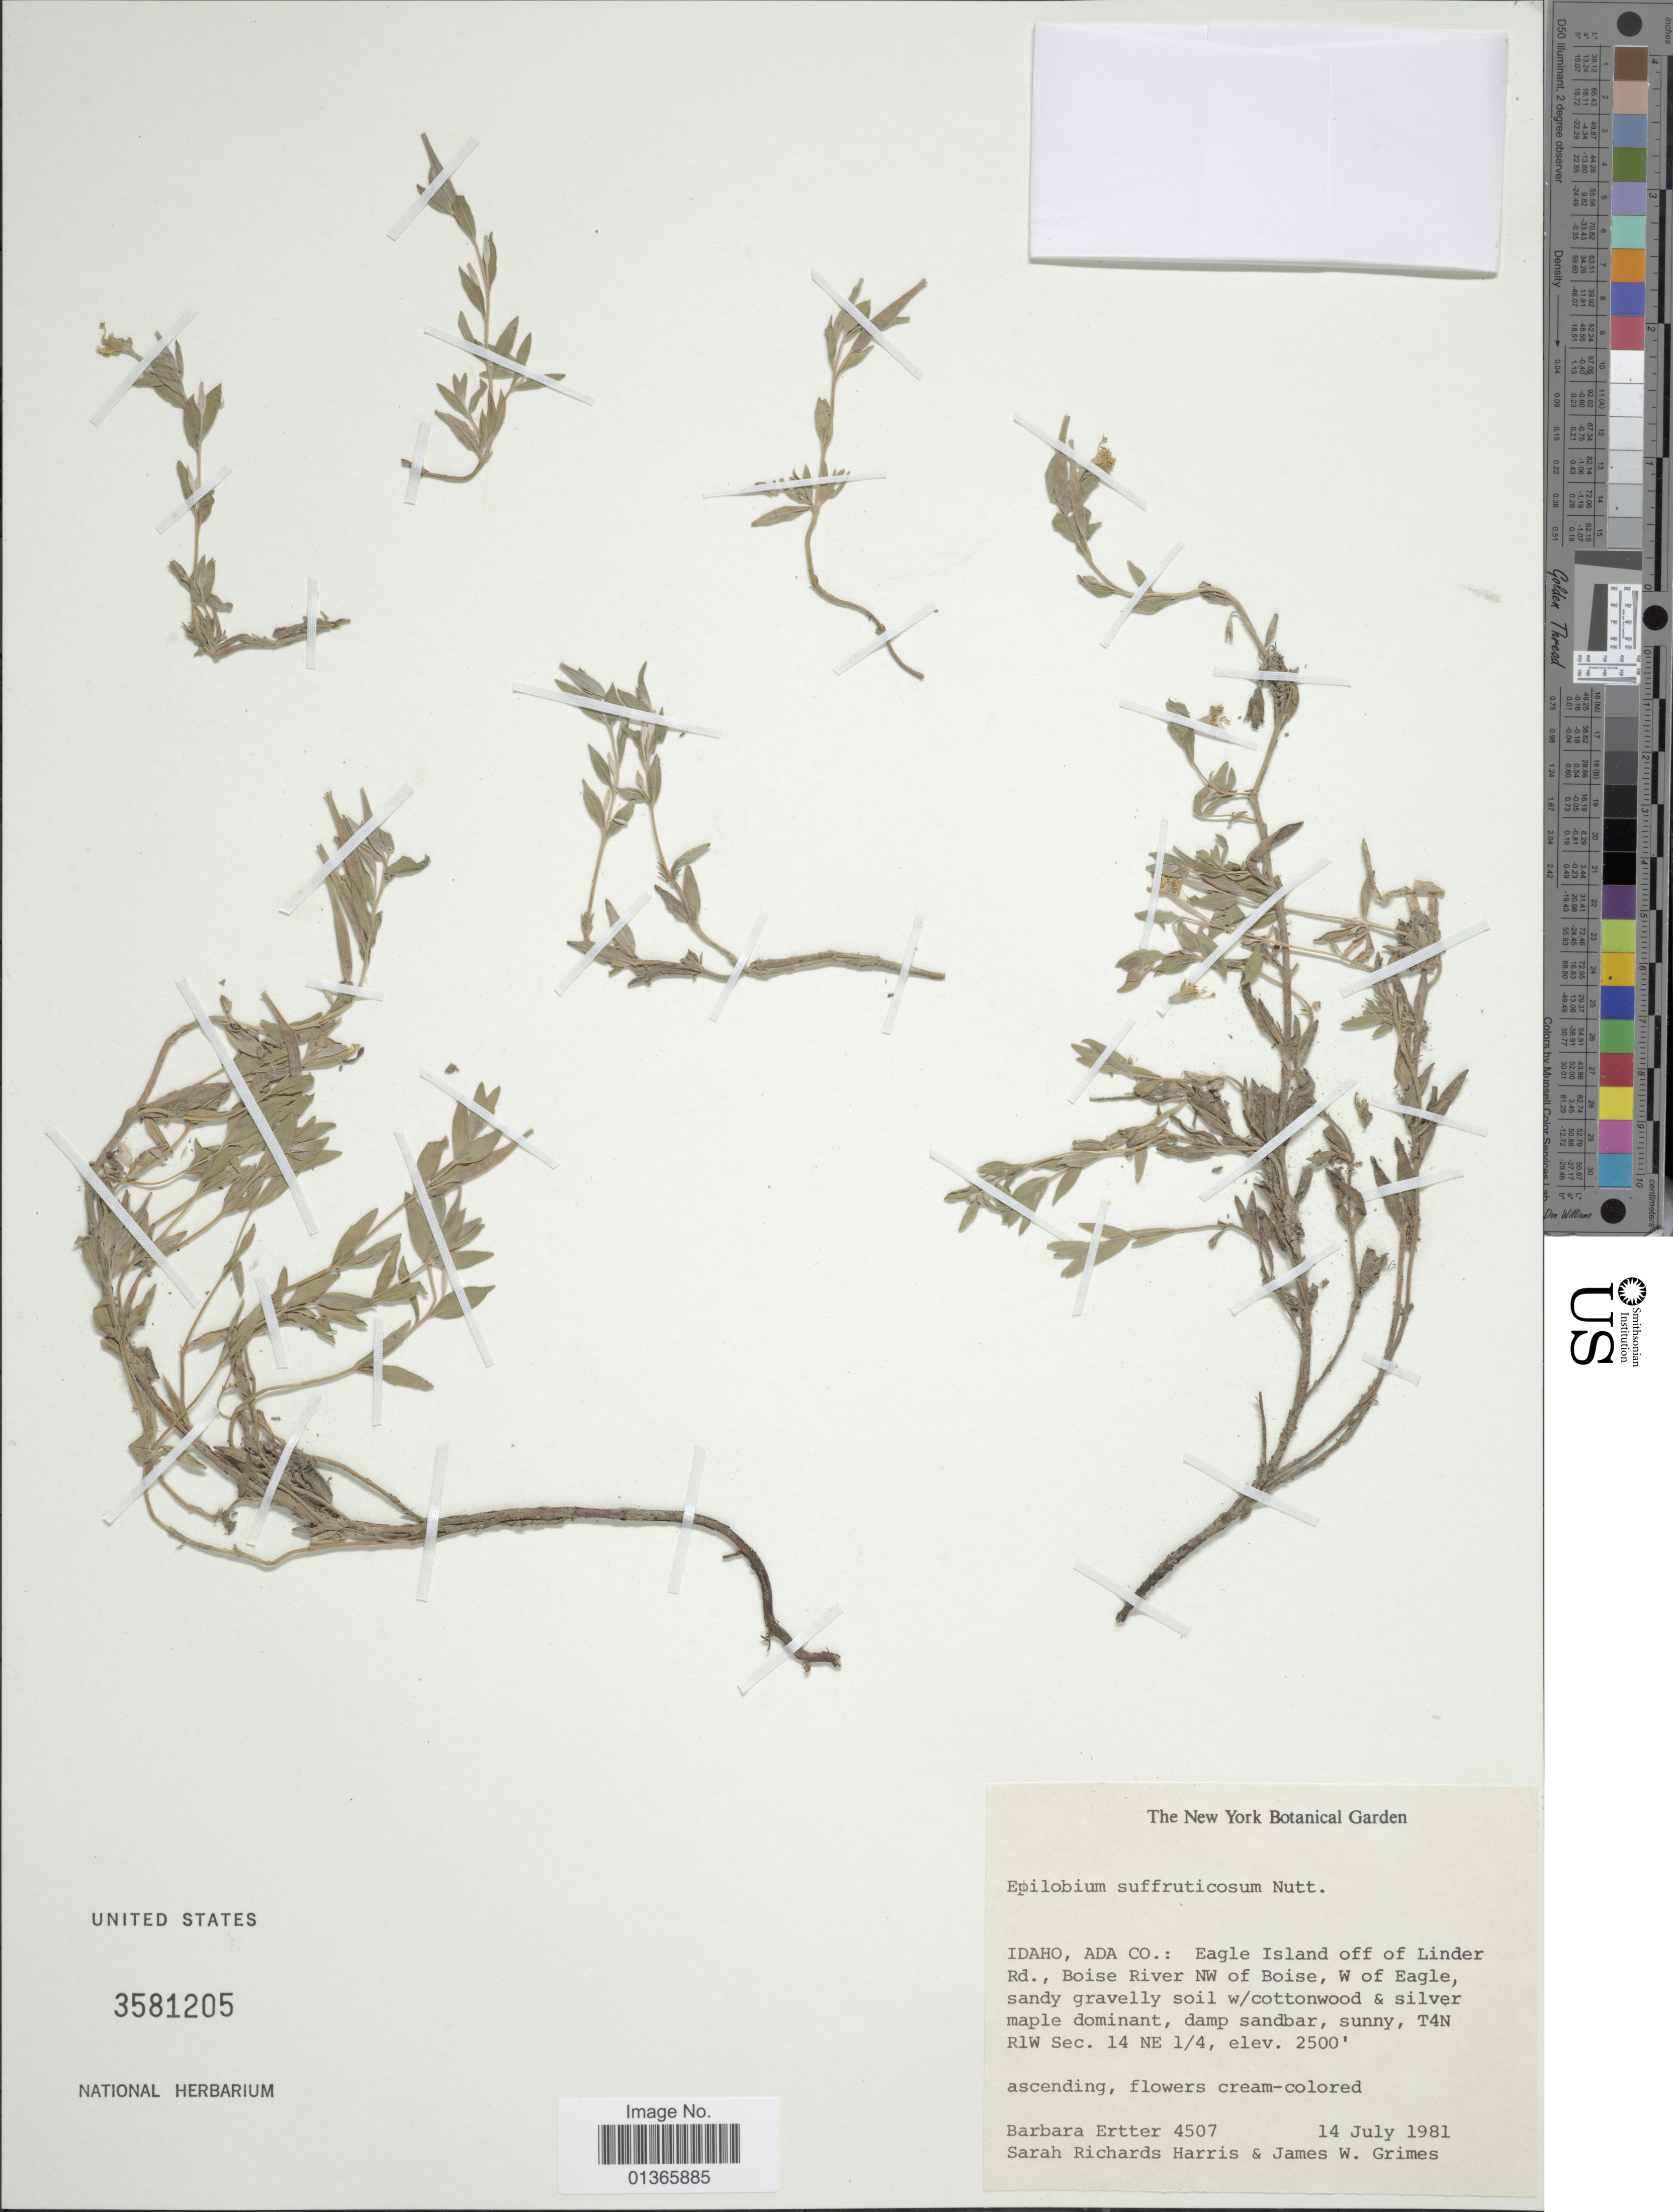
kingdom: Plantae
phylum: Tracheophyta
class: Magnoliopsida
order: Myrtales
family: Onagraceae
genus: Epilobium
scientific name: Epilobium suffruticosum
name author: Nutt. ex Torr. & A. Gray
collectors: B. Ertter, S. Harris & J. W. Grimes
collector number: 4507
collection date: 1981-07-14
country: United States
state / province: Idaho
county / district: Ada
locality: Eagle Island off of Linder Rd., Boise River NW of Boise, W of Eagle. T4N, R1W, Sec. 14 NE 1/4.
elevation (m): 762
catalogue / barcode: US 3581205